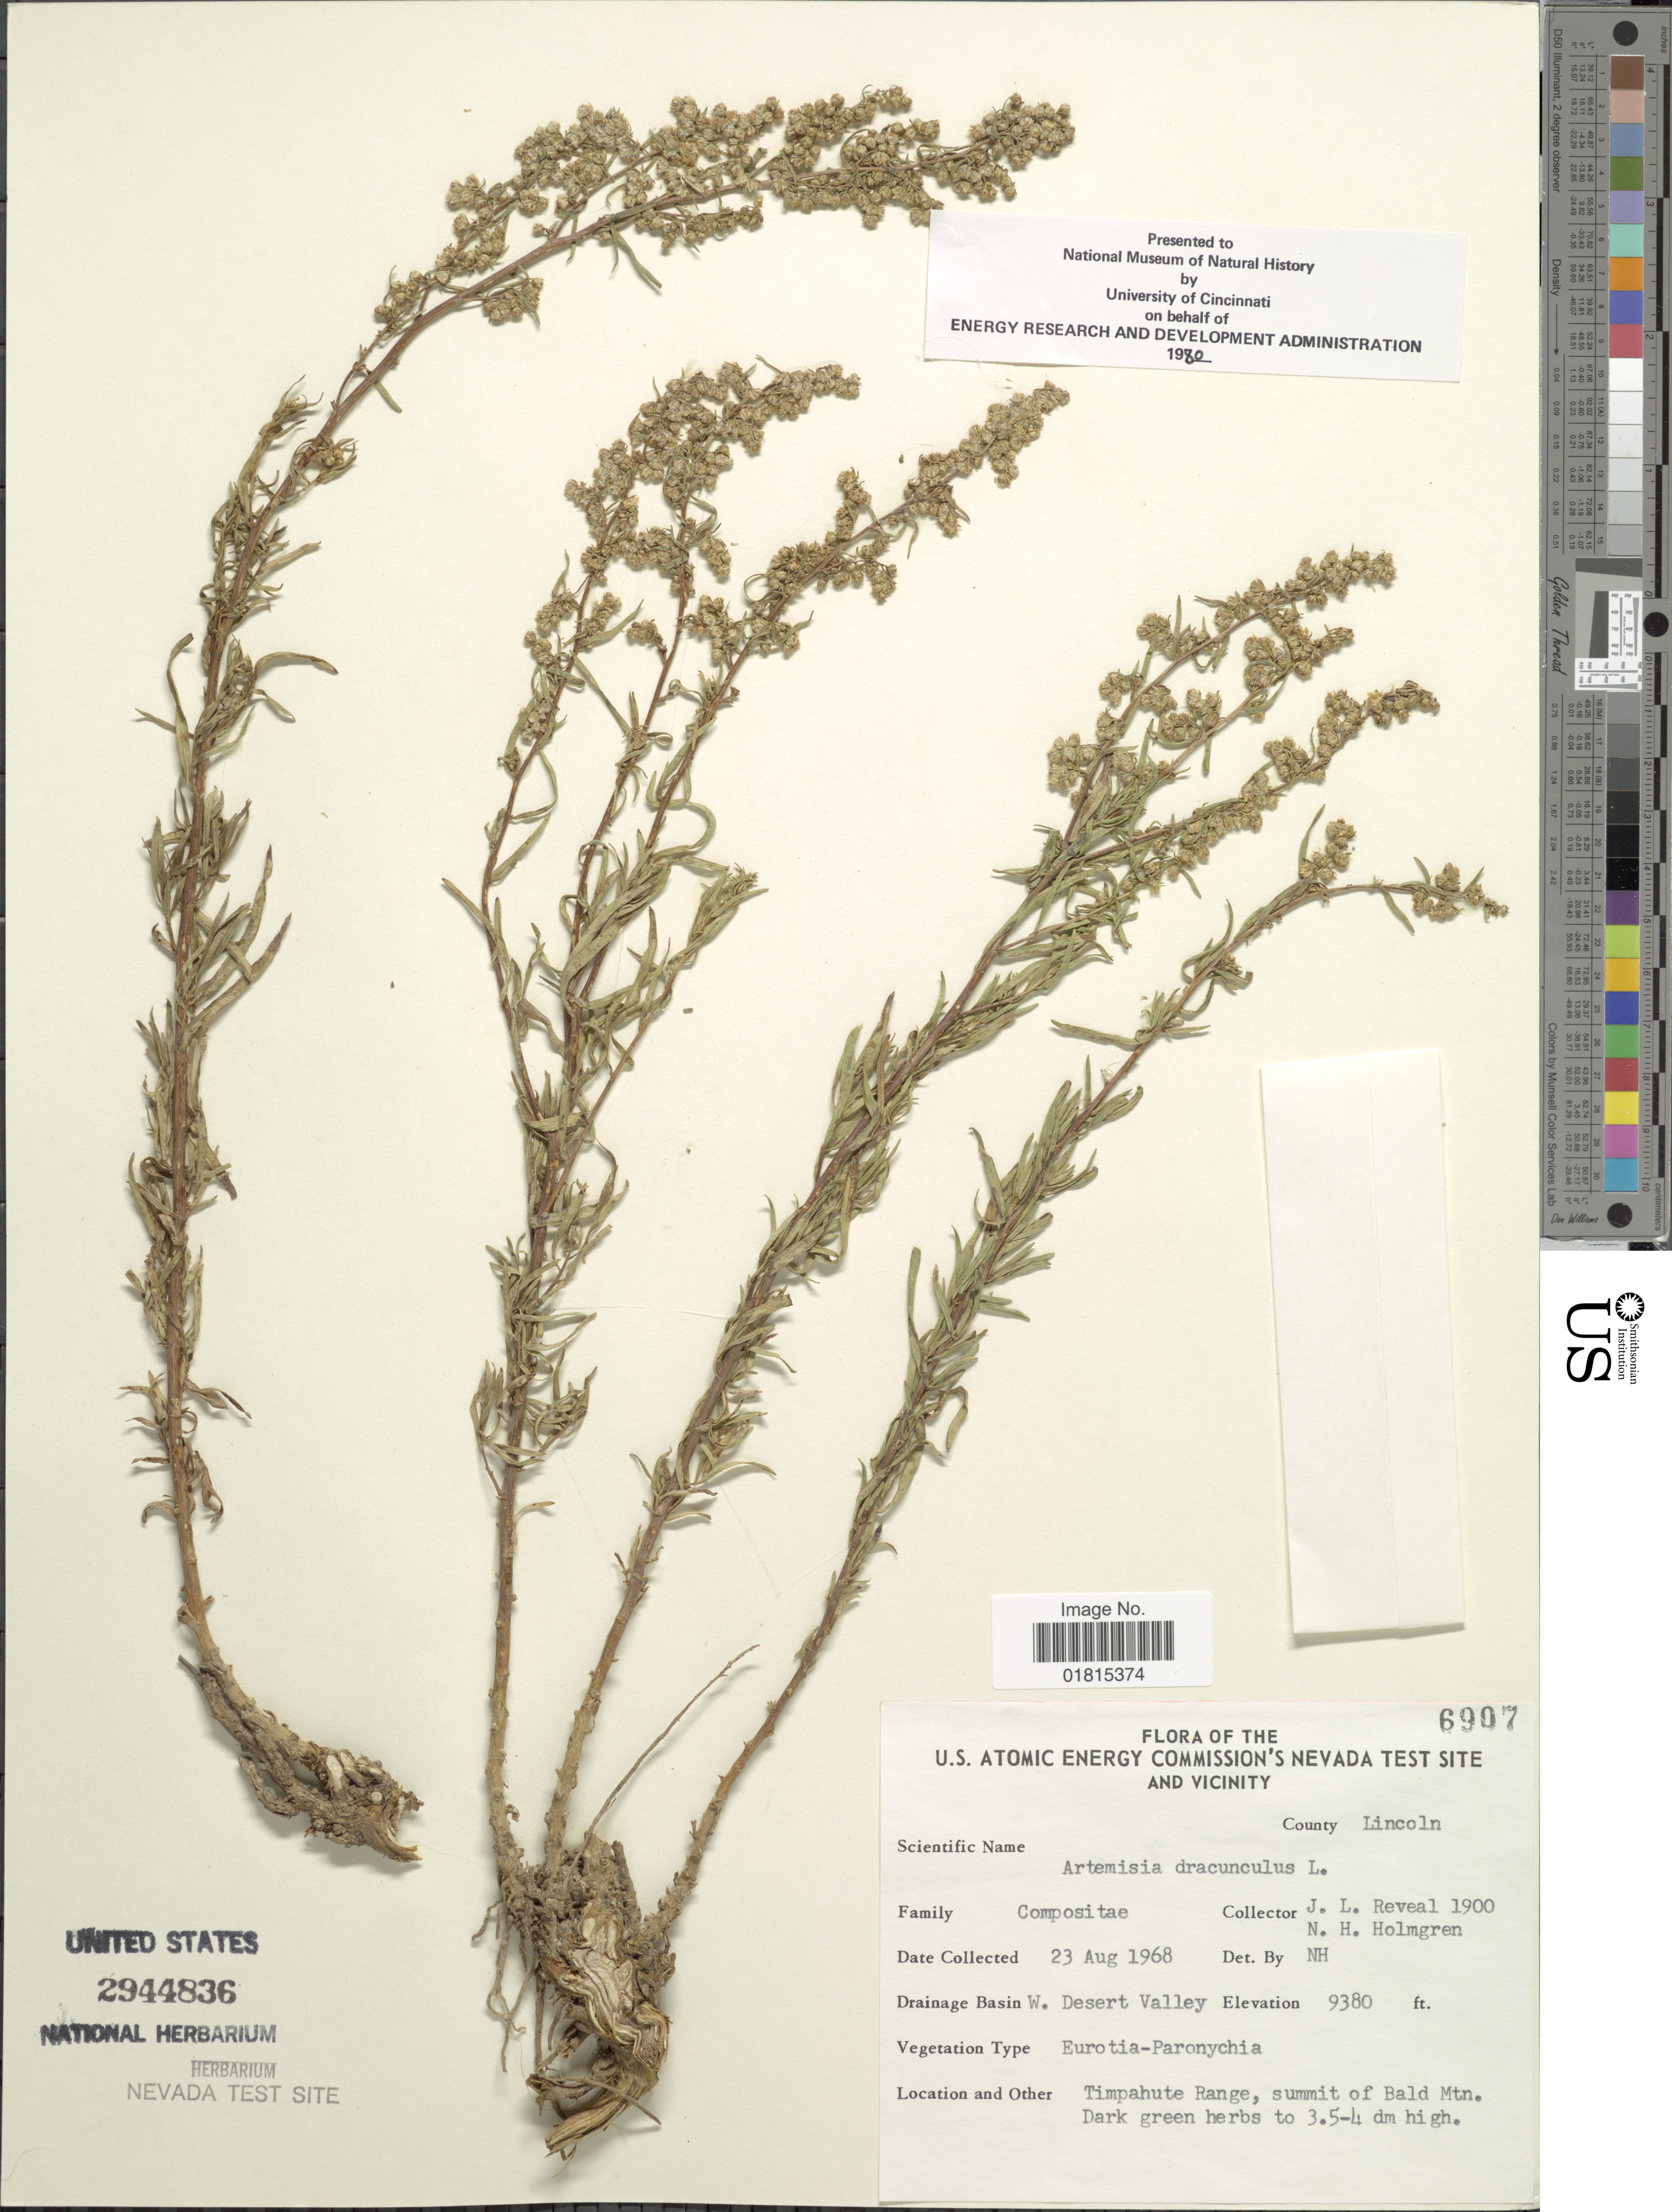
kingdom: Plantae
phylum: Tracheophyta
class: Magnoliopsida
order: Asterales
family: Asteraceae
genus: Artemisia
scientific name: Artemisia dracunculoides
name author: Pursh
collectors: J. L. Reveal & N. H. Holmgren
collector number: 1900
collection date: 1968-08-23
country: United States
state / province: Nevada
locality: U.S. Atomic Energy Commission's Nevada test site and vicinity. County Lincoln. W. Desert Valley. Timpahute Range, summit of Bald Mtn.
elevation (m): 2859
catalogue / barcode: US 2944836